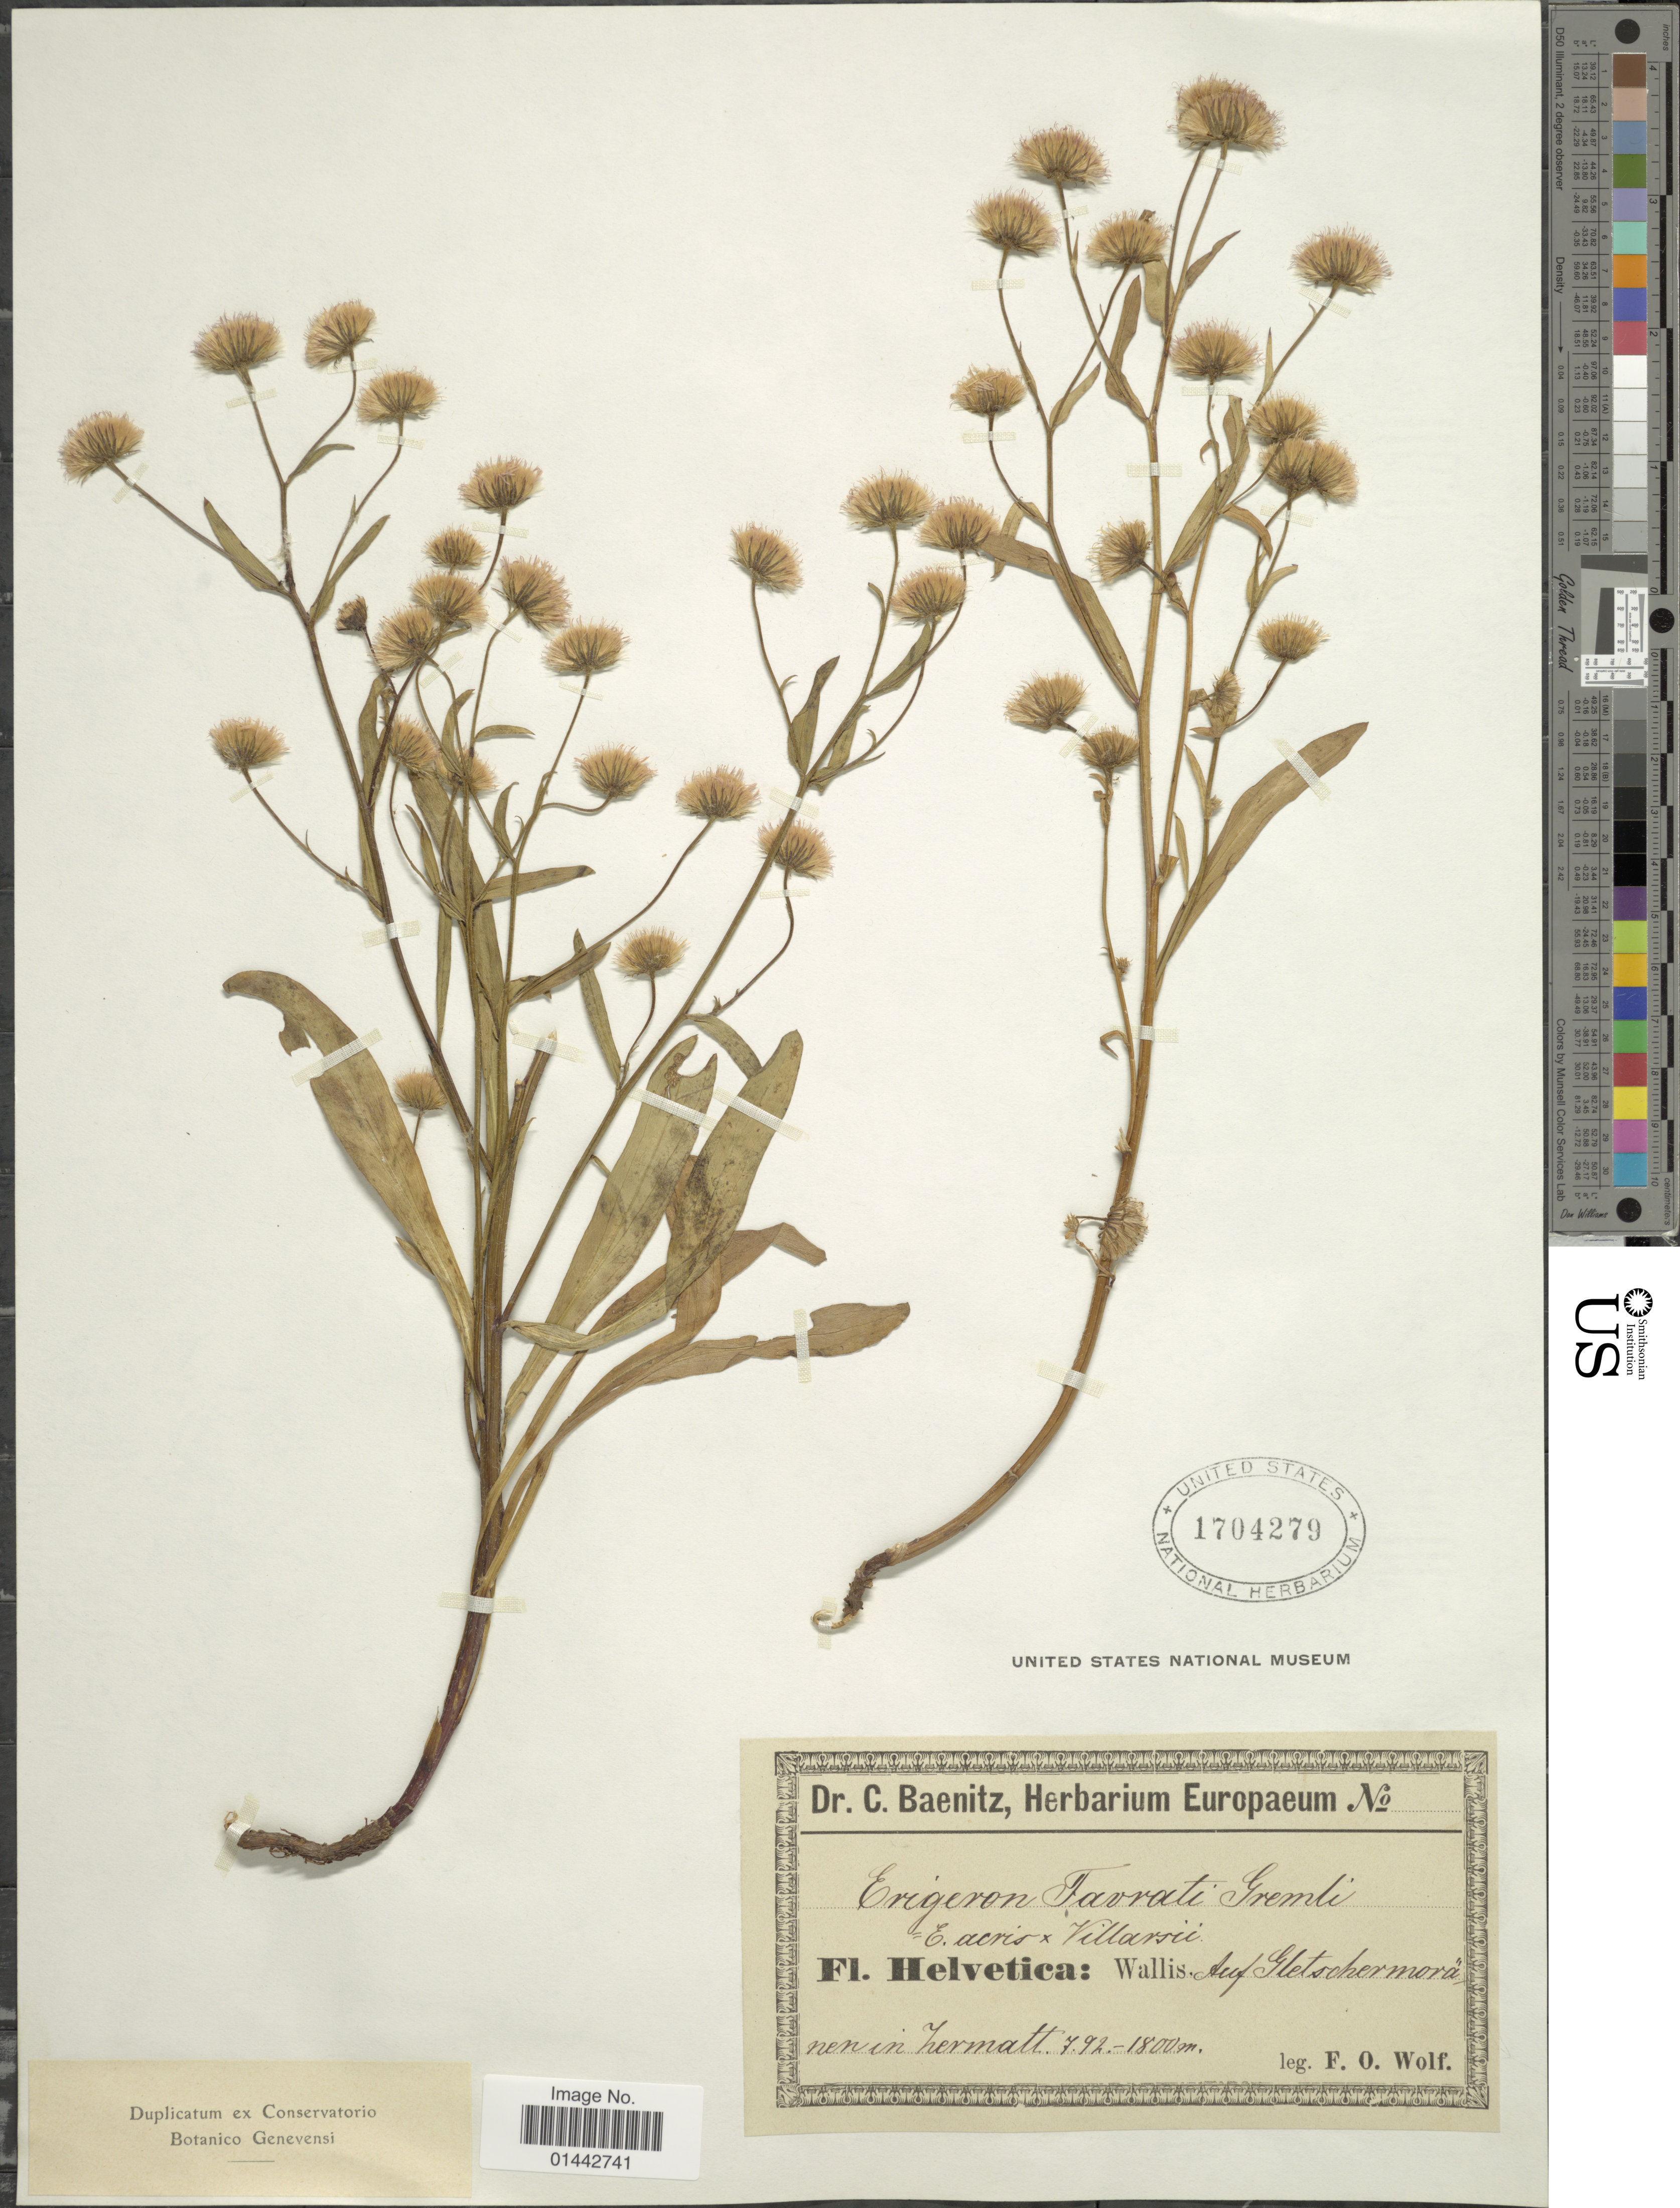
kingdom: Plantae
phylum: Tracheophyta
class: Magnoliopsida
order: Asterales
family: Asteraceae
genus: Erigeron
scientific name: Erigeron favratii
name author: Gremli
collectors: F. Wolf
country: Switzerland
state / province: Valais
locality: Helvetica: Wallis, auf Gletschermoränen in Zermatt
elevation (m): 792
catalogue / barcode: US 1704279